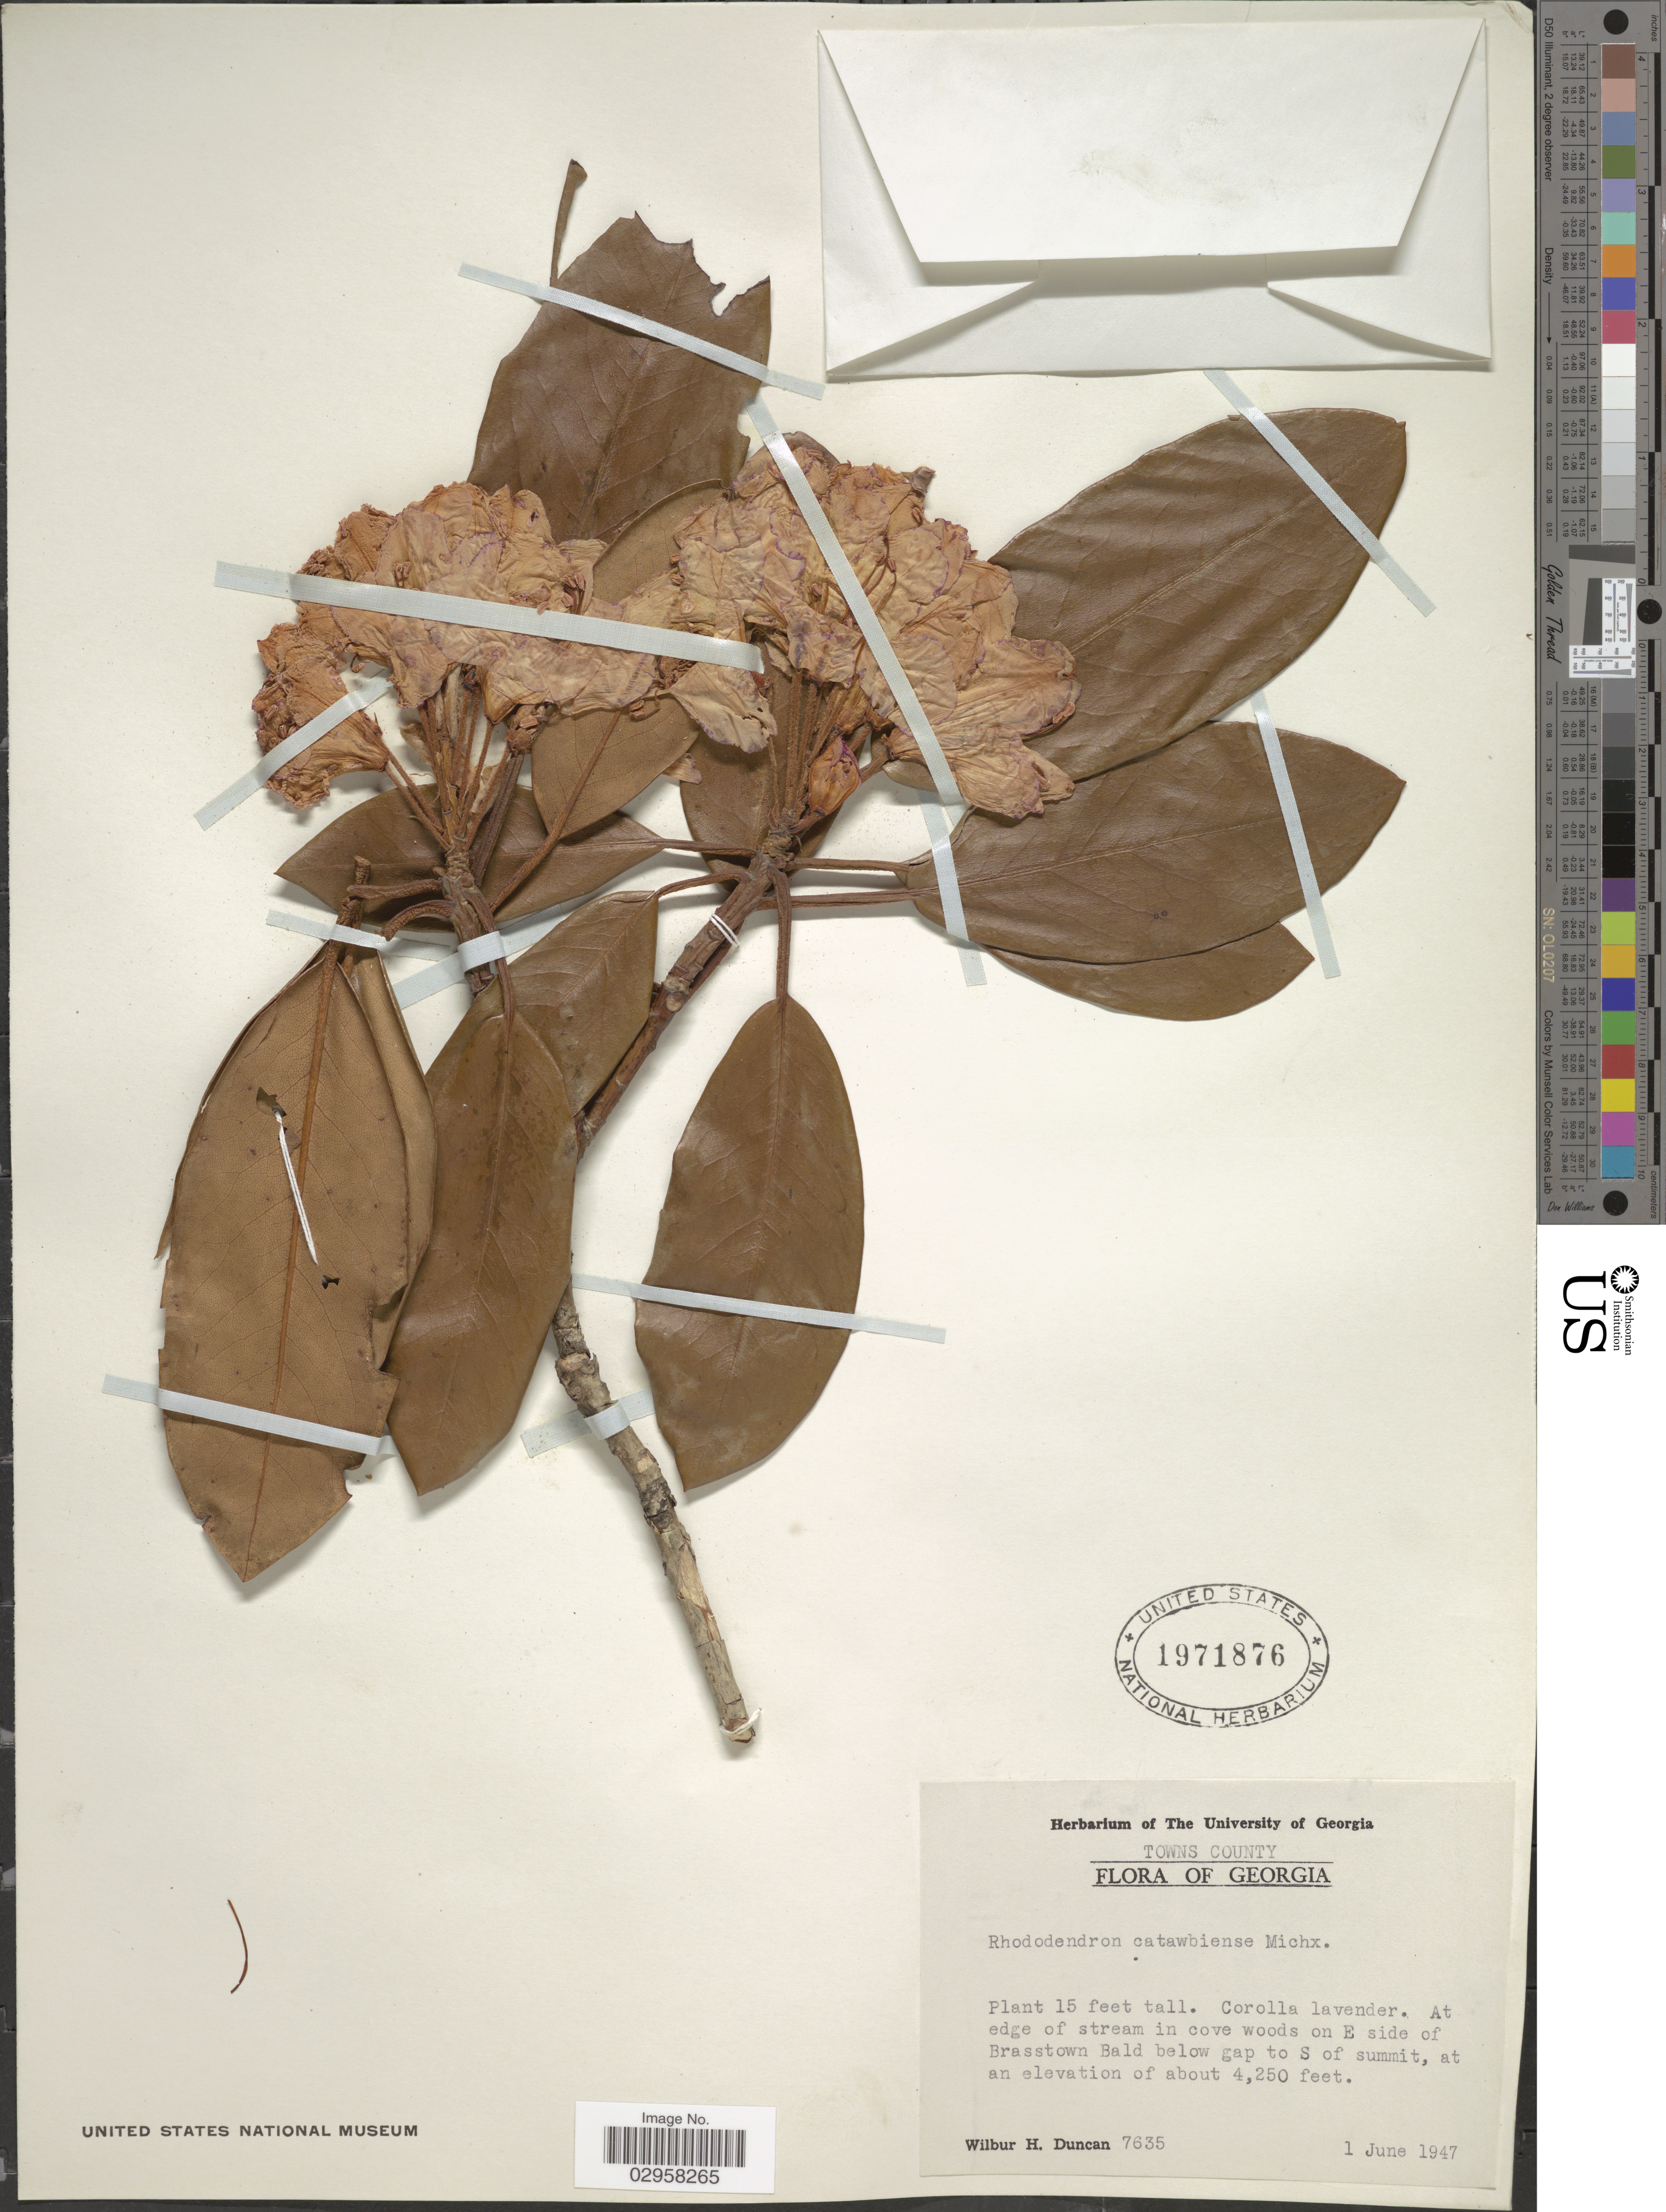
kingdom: Plantae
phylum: Tracheophyta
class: Magnoliopsida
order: Ericales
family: Ericaceae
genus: Rhododendron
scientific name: Rhododendron catawbiense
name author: Michx.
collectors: W. H. Duncan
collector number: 7635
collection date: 1947-06-01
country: United States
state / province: Georgia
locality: Towns County. Edge of stream in cove woods on E side of Brasstown Bald below gap to S of summit.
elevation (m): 1295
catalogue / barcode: US 1971876